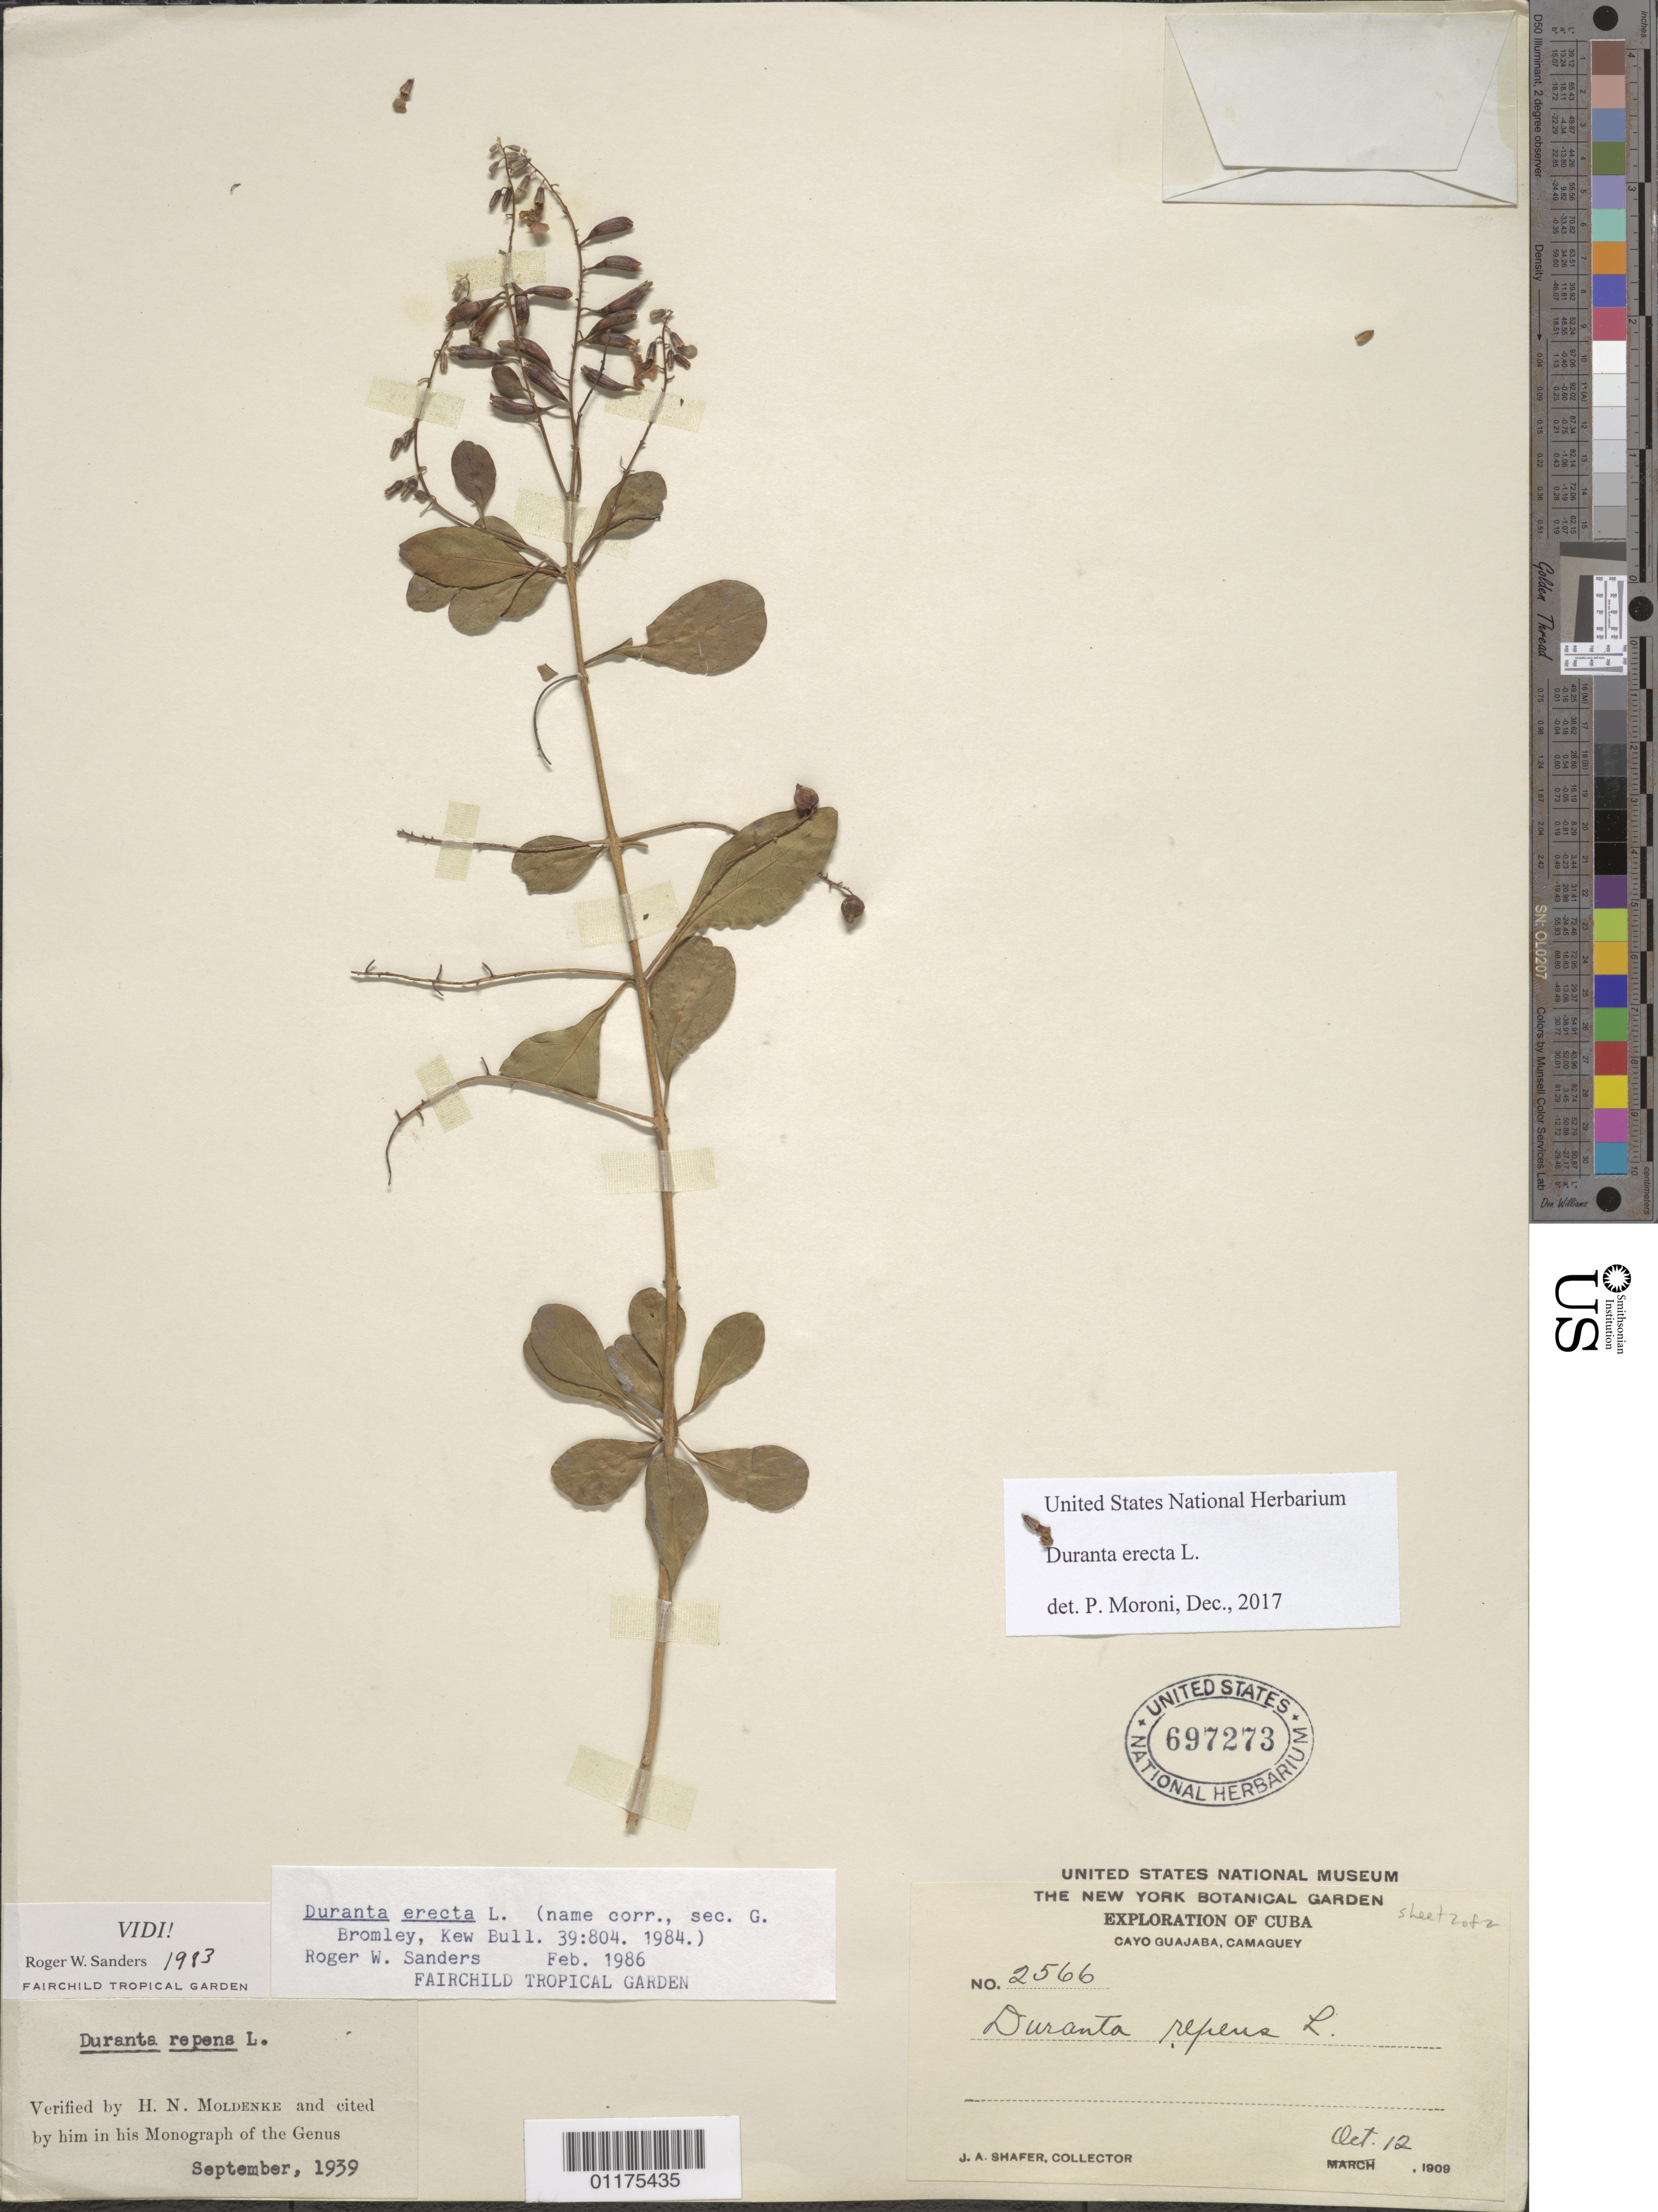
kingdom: Plantae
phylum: Tracheophyta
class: Magnoliopsida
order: Lamiales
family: Verbenaceae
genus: Duranta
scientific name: Duranta erecta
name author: L.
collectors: J. A. Shafer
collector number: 2566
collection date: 1909-10-12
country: Cuba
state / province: Camagüey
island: Cuba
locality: Cayo Guajaba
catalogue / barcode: US 697273